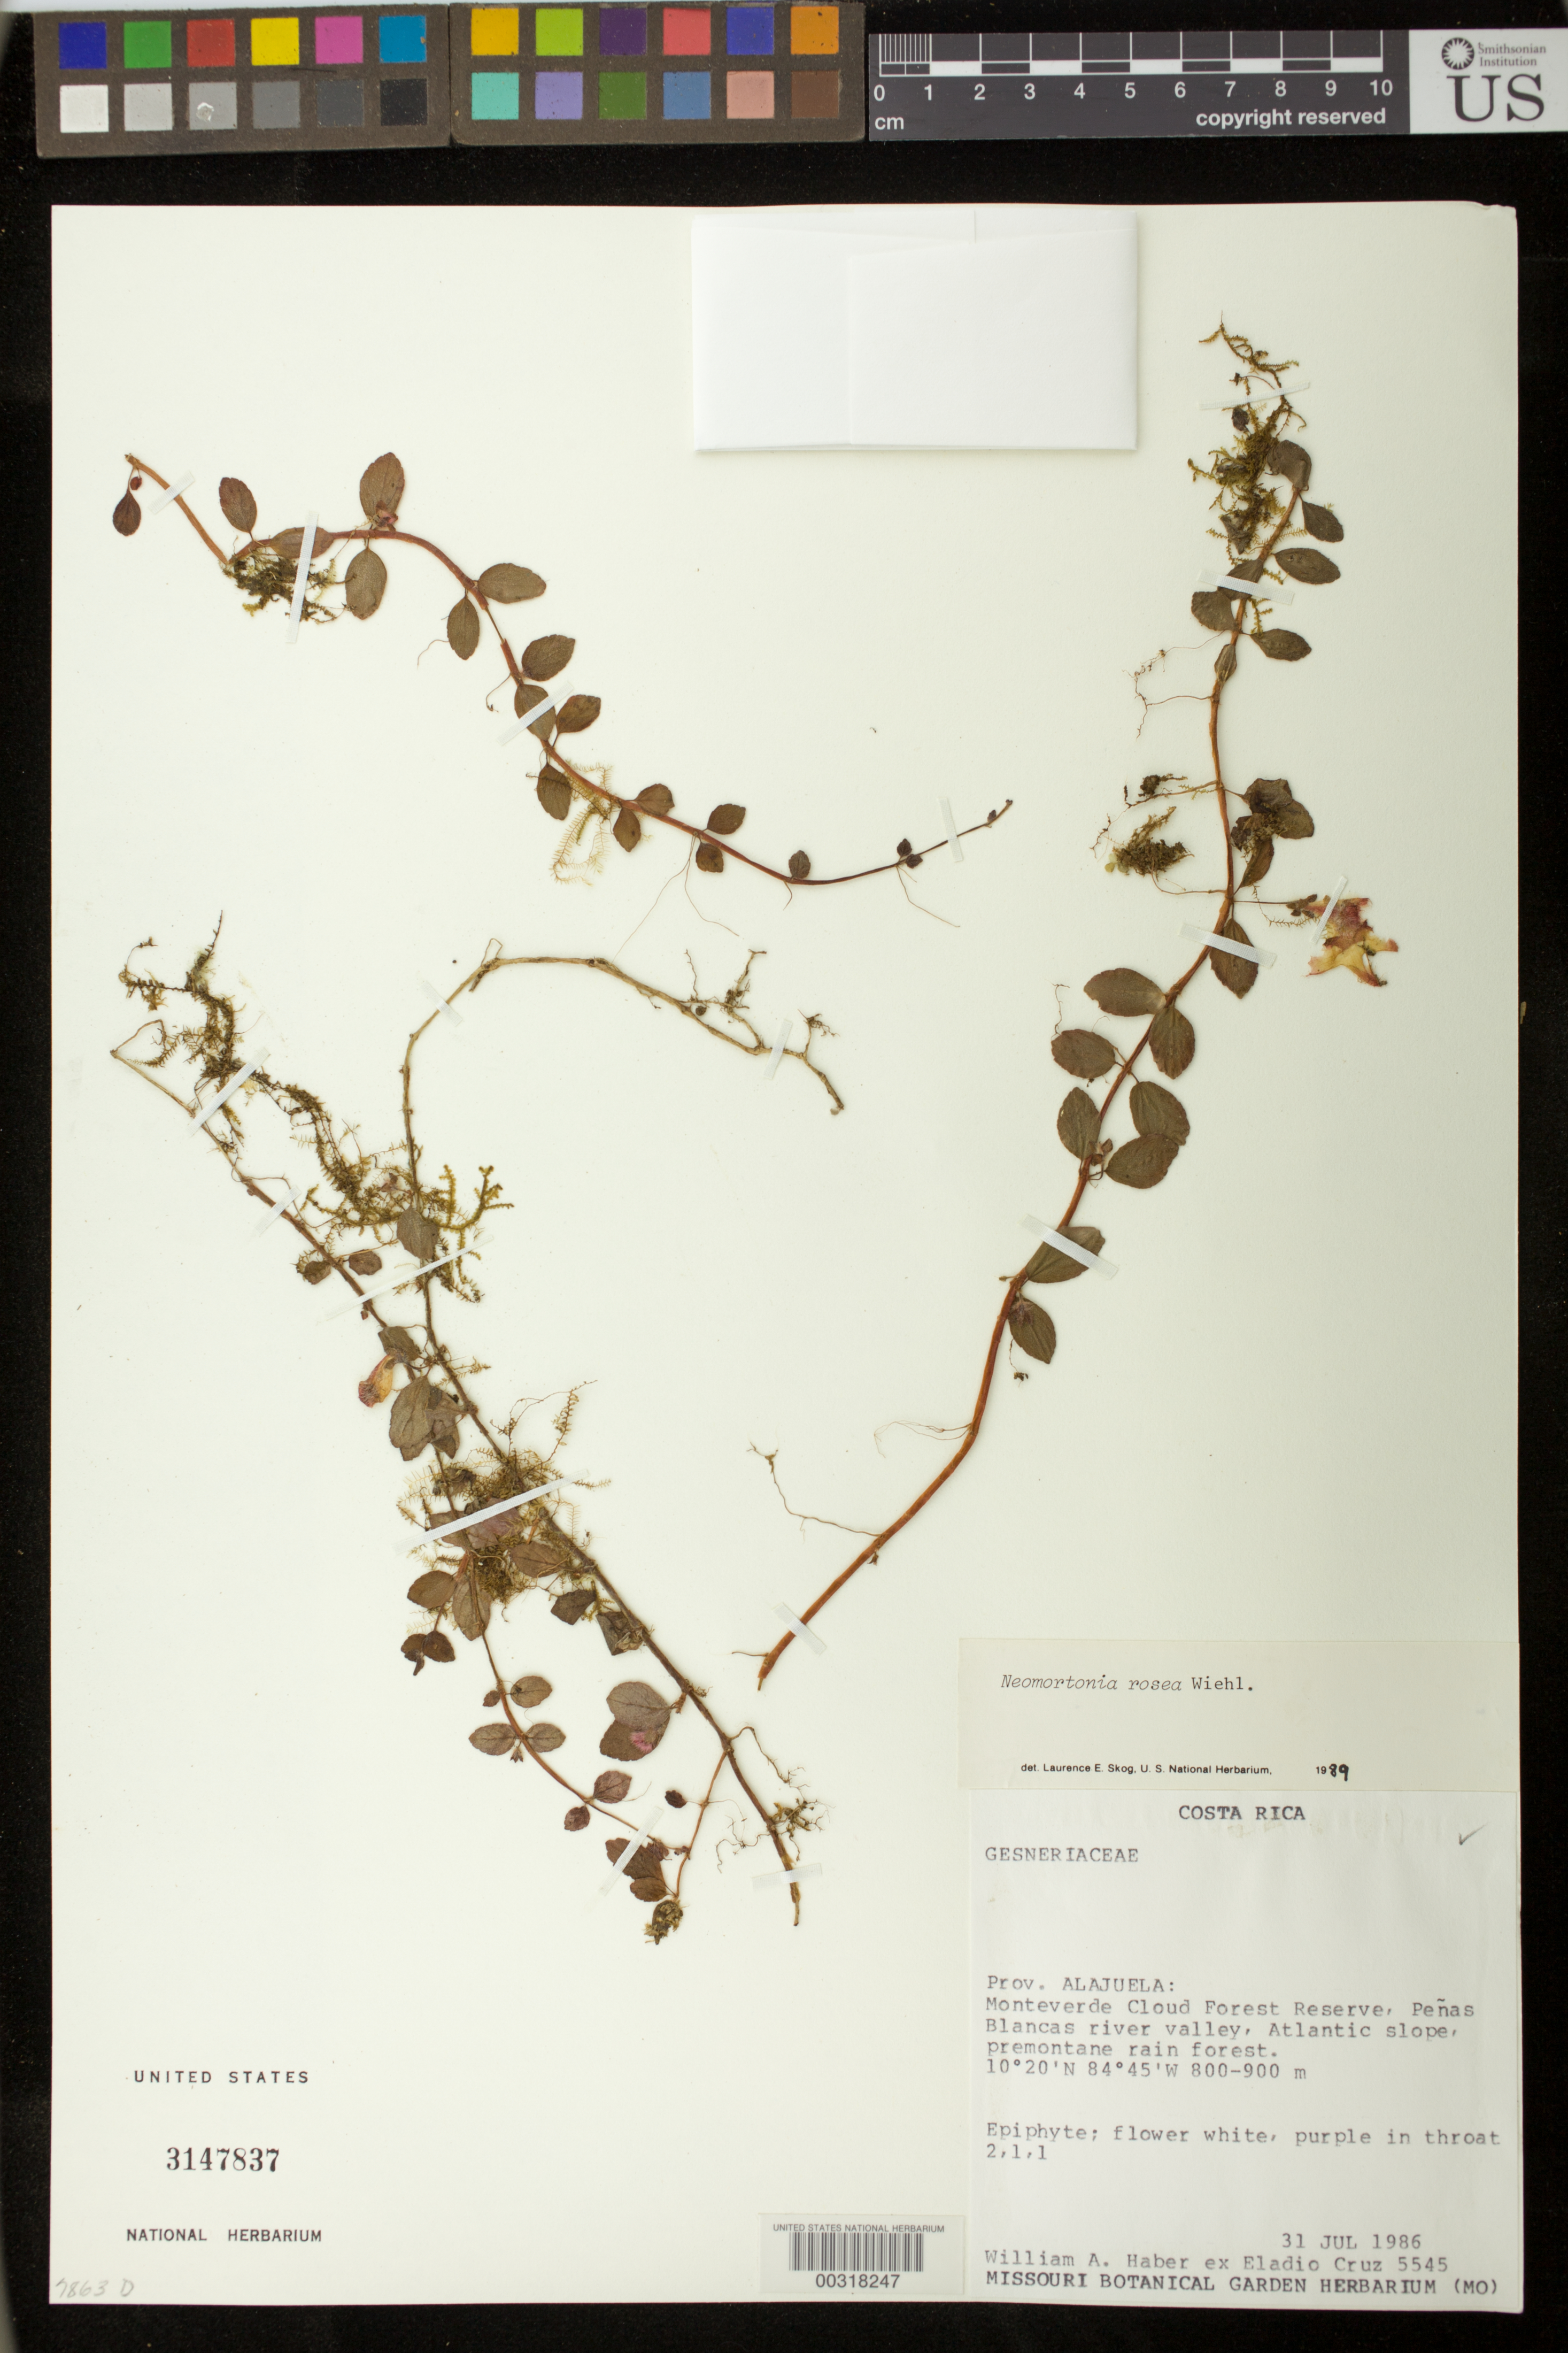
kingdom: Plantae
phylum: Tracheophyta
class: Magnoliopsida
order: Lamiales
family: Gesneriaceae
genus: Neomortonia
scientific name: Neomortonia rosea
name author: Wiehler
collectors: W. A. Haber & E. Cruz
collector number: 5545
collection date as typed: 31 Jul 1986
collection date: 1986-07-31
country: Costa Rica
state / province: Alajuela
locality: Monteverde Cloud Forest Reserve, Penas Blancas River valley, Atlantic slope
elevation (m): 800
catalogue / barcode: US 3147837